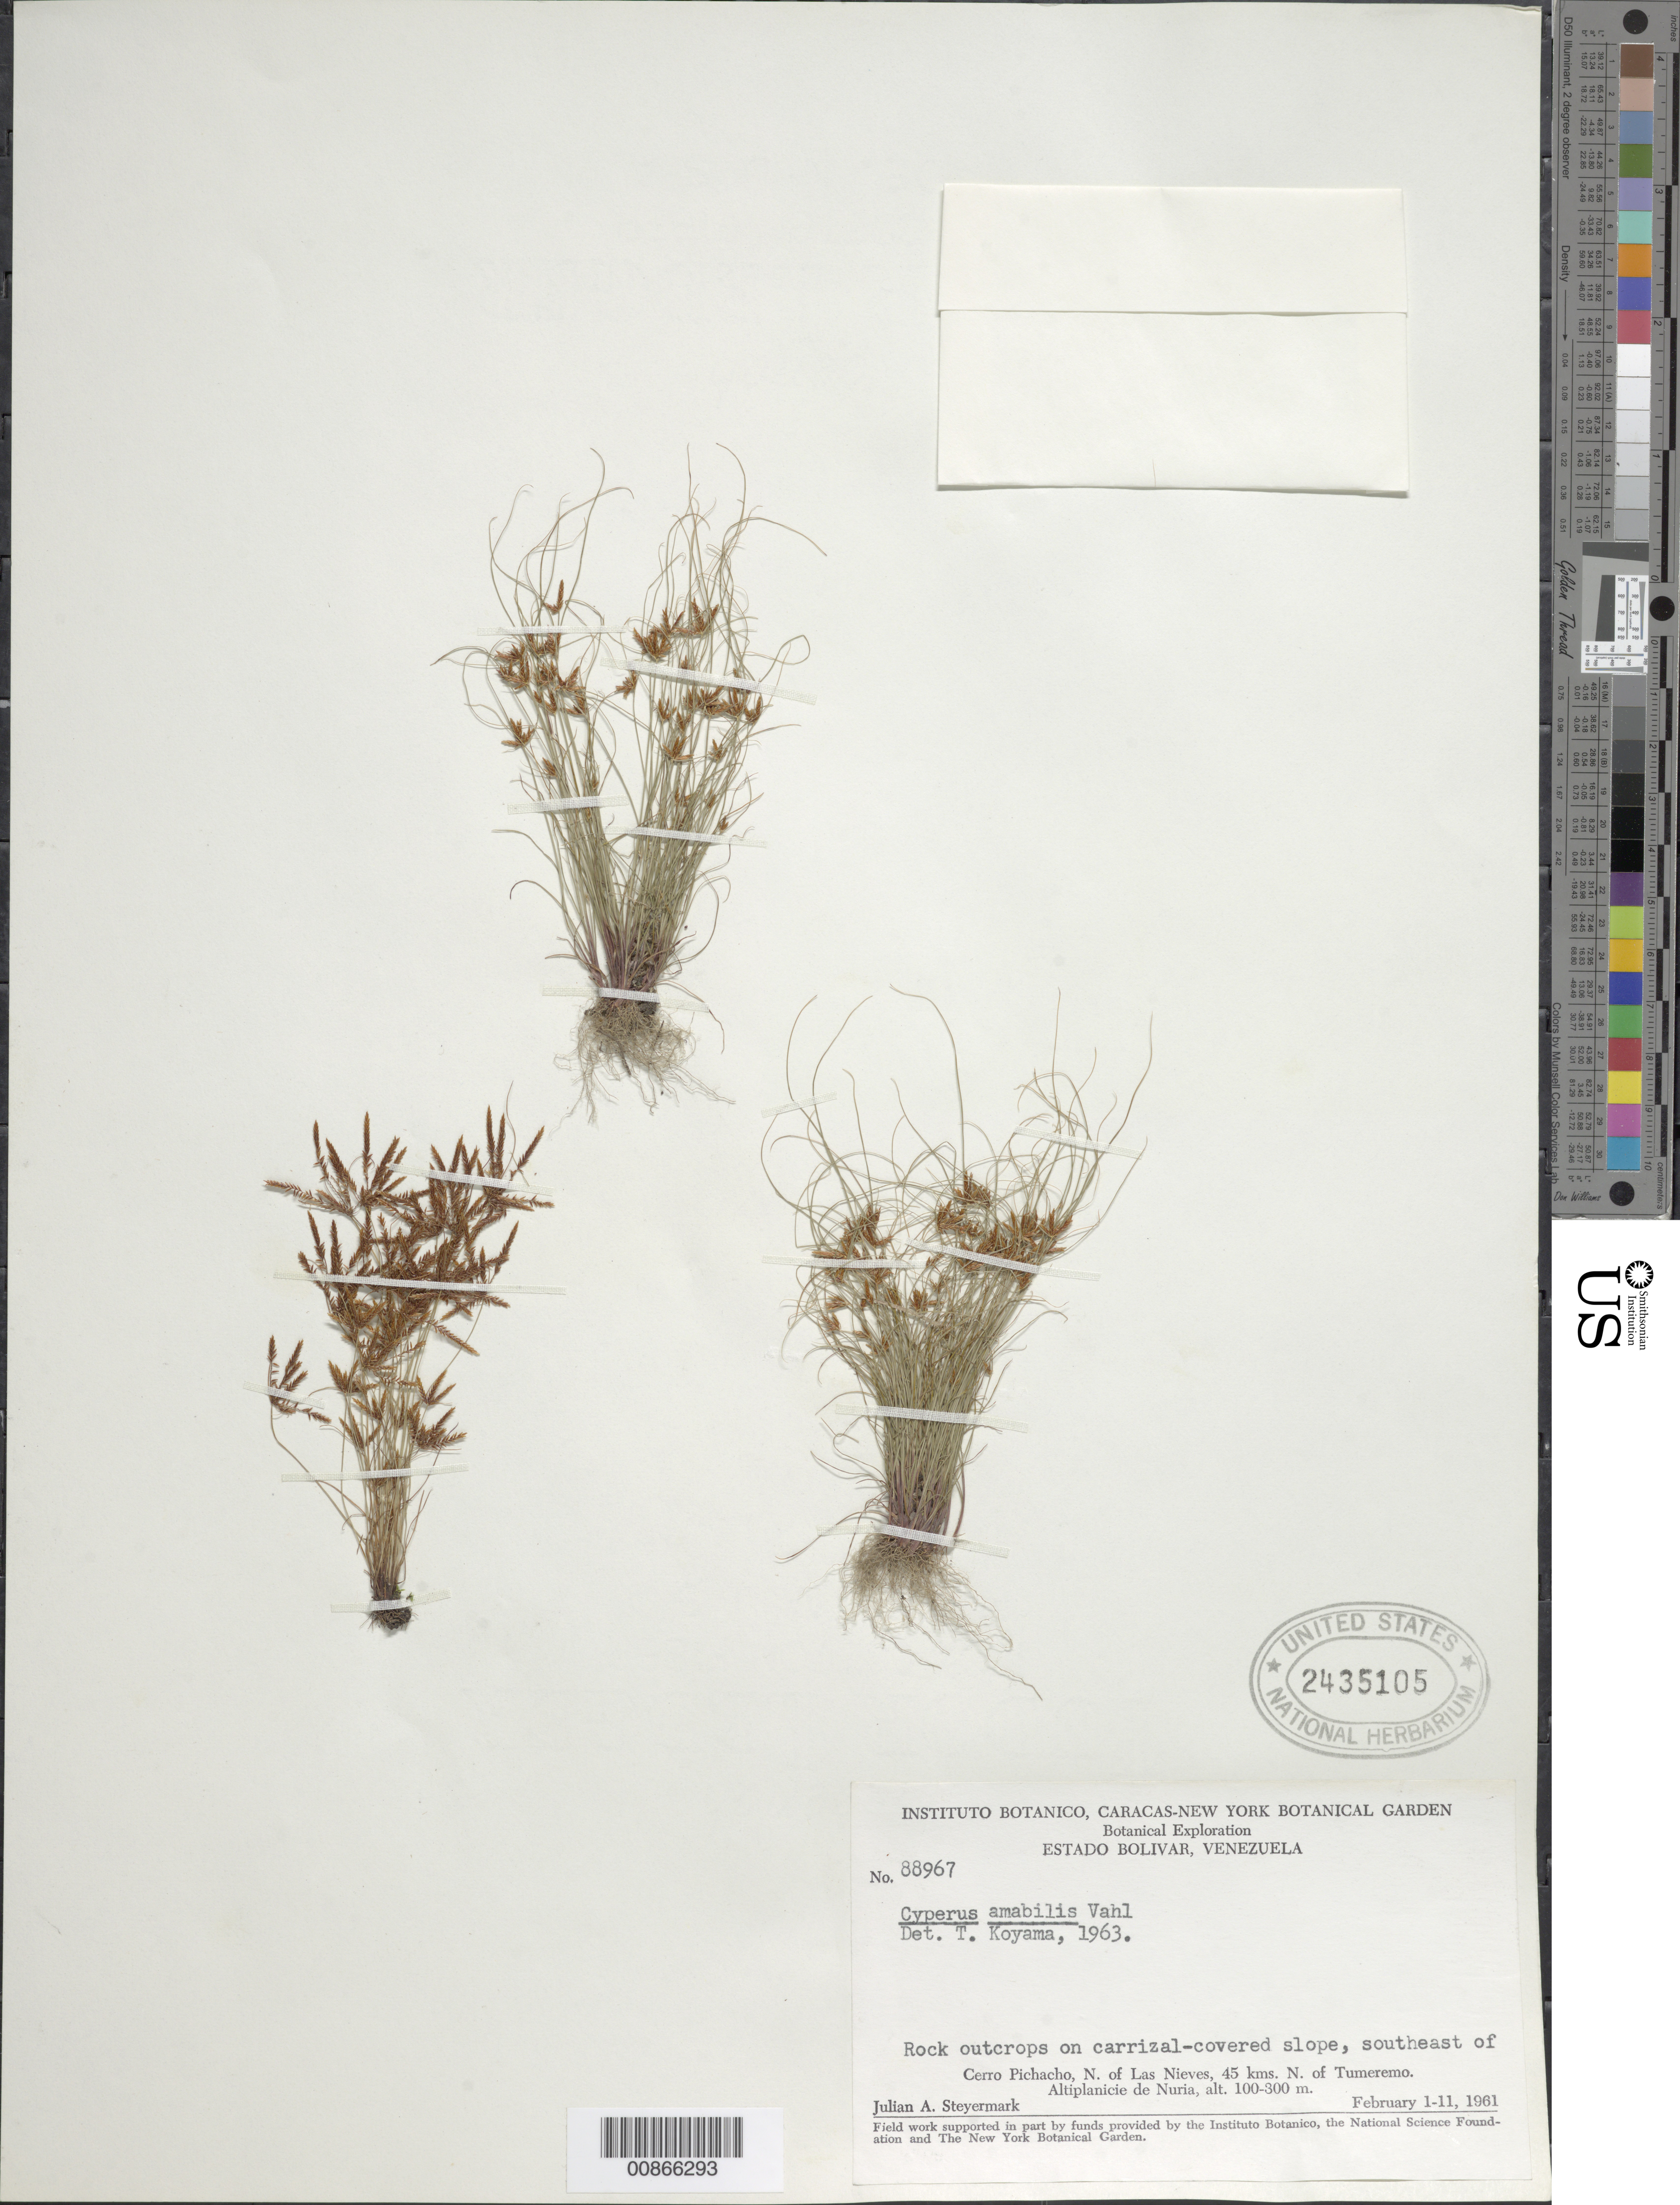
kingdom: Plantae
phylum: Tracheophyta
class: Liliopsida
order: Poales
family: Cyperaceae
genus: Cyperus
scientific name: Cyperus amabilis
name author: Vahl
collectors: J. Steyermark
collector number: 88967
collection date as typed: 1-Feb-61 to 11-Feb-61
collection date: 1961-02-01/1961-02-11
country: Venezuela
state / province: Bolívar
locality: Cerro El Picacho, SE of; N of Las Nieves, 45 km N of Tumeremo, Altiplanicie de Nuria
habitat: Rock outcrops on carrizal-covered slope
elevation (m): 100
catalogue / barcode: US 2435105